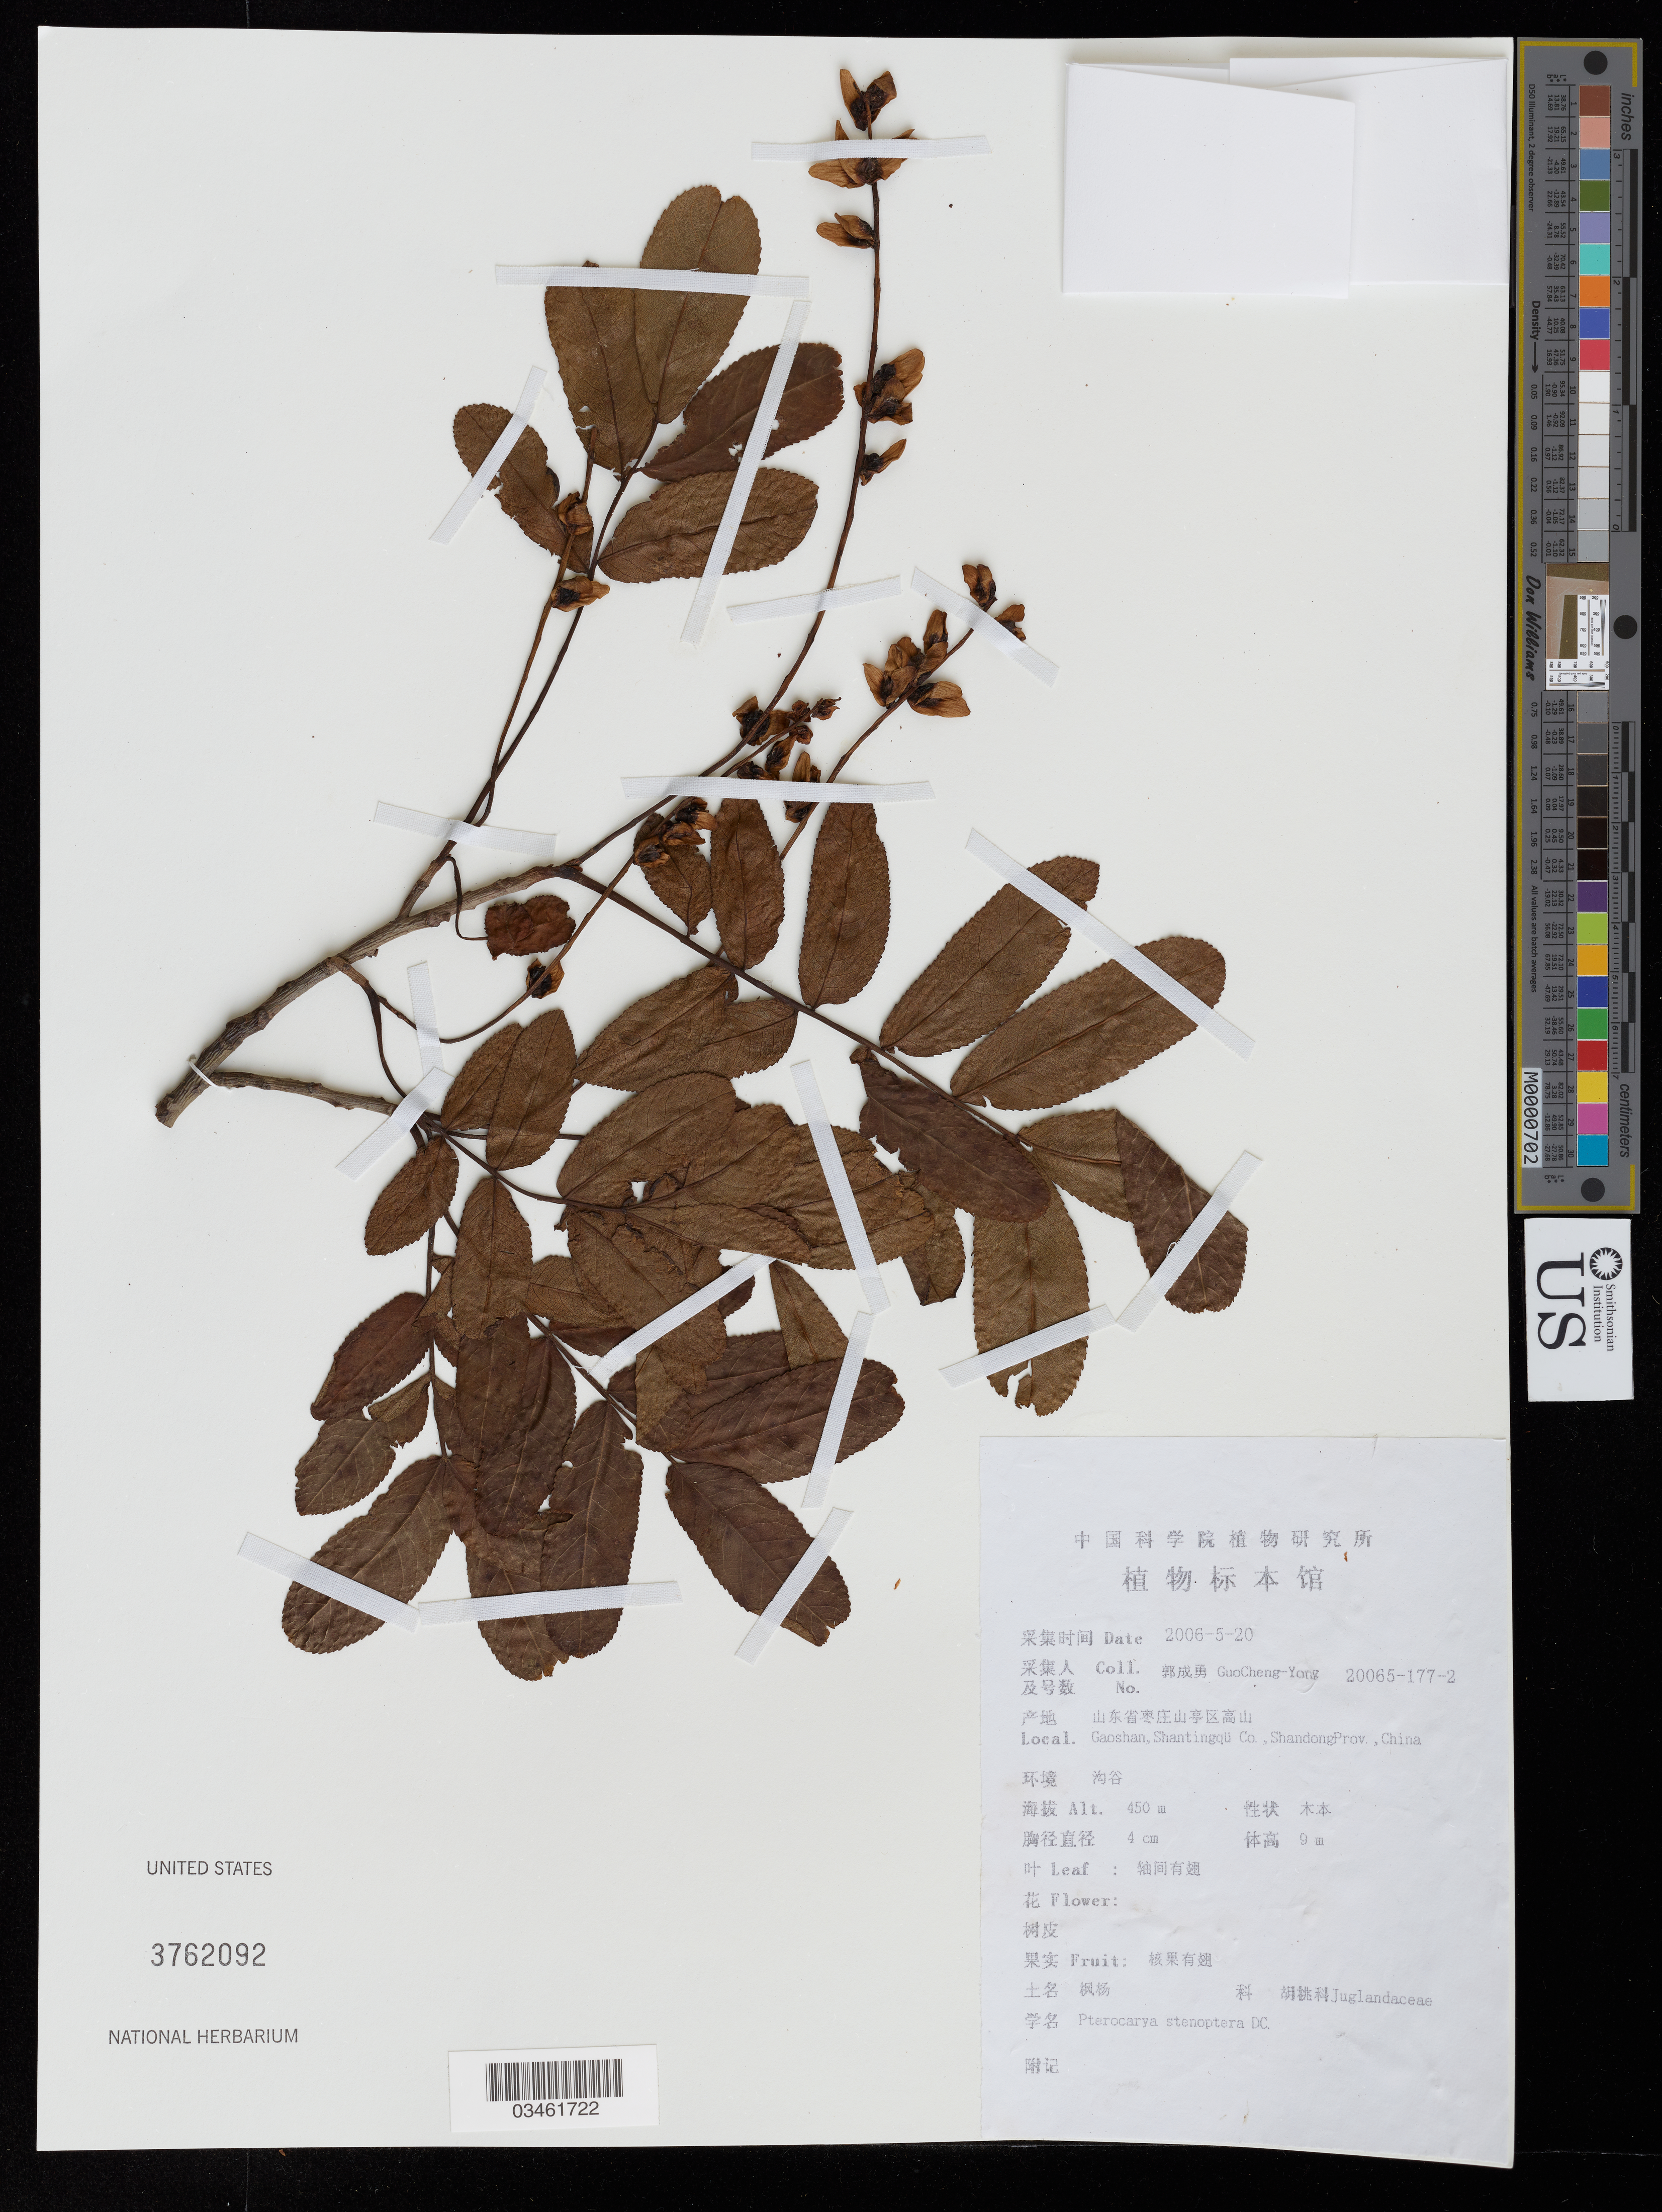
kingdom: Plantae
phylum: Tracheophyta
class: Magnoliopsida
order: Fagales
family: Juglandaceae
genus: Pterocarya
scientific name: Pterocarya stenoptera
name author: C. DC.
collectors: Guo cheng-yong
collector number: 20065-177-2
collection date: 2006-05-20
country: China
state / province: Shandong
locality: Gaoshan, Shantingqu Co.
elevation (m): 450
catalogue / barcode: US 3762092